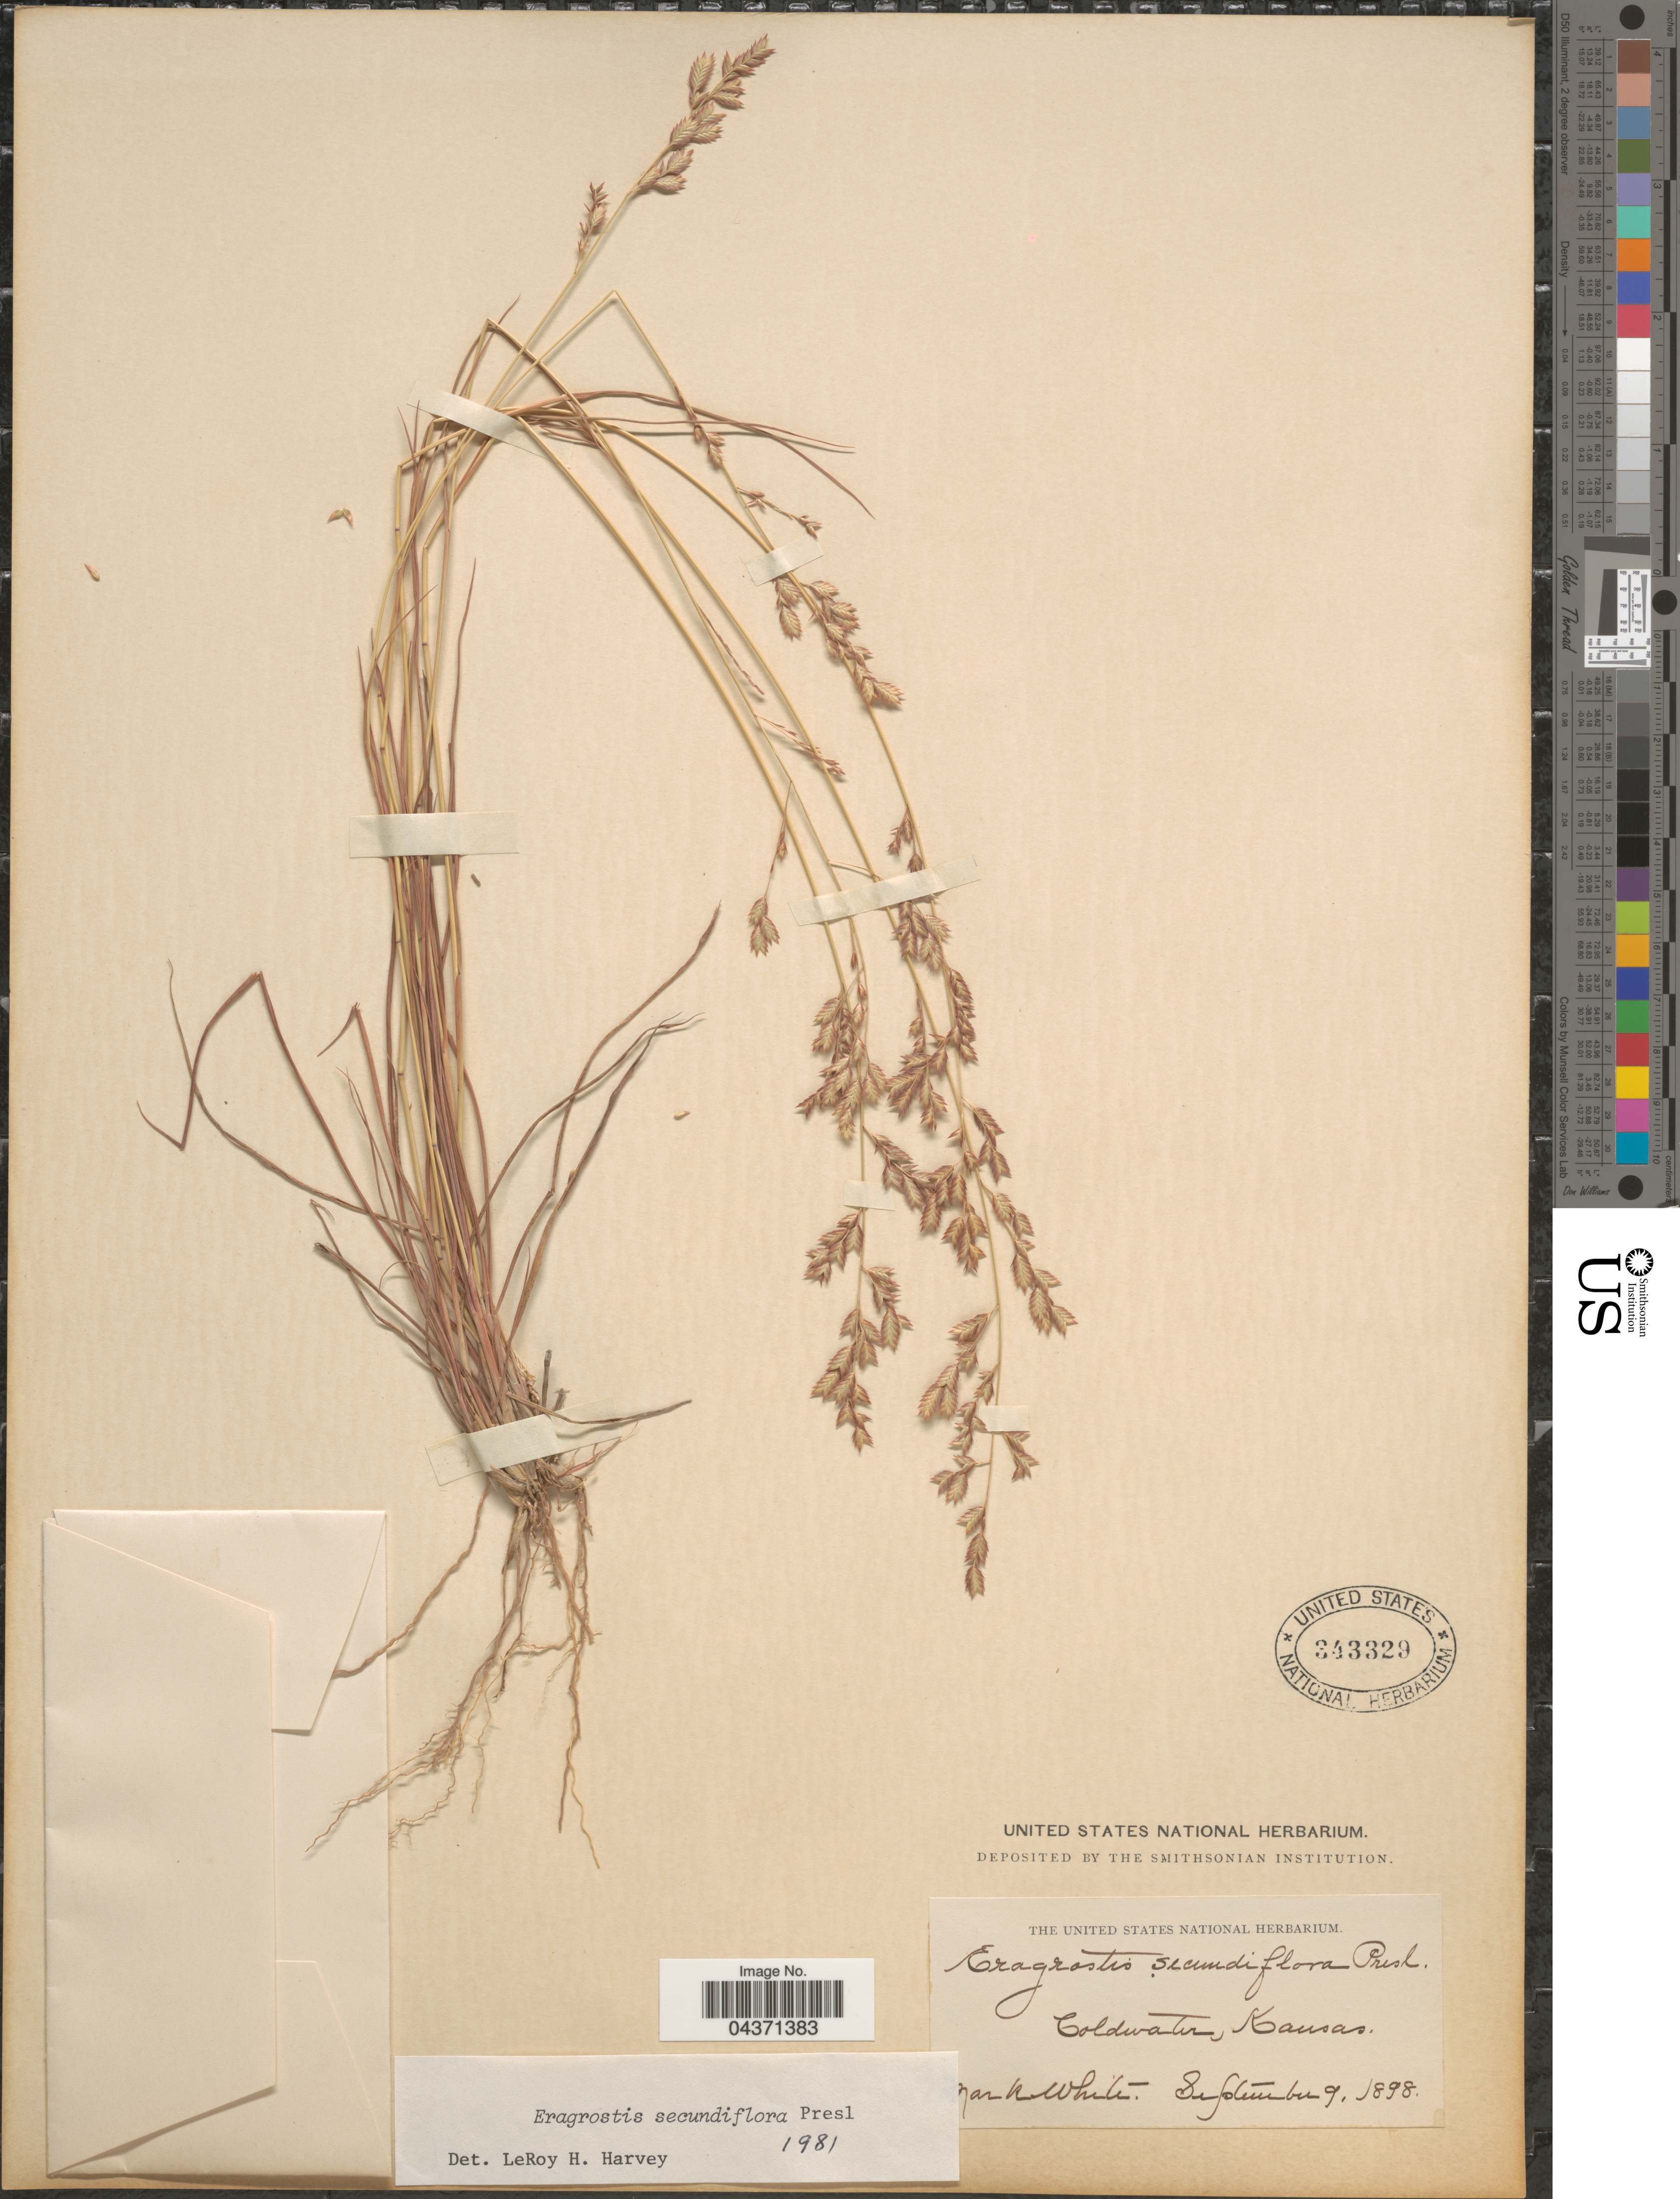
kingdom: Plantae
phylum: Tracheophyta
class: Liliopsida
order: Poales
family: Poaceae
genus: Eragrostis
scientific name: Eragrostis secundiflora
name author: J. Presl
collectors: M. White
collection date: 1898-09-09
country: United States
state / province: Kansas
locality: Coldwater.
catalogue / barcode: US 343329